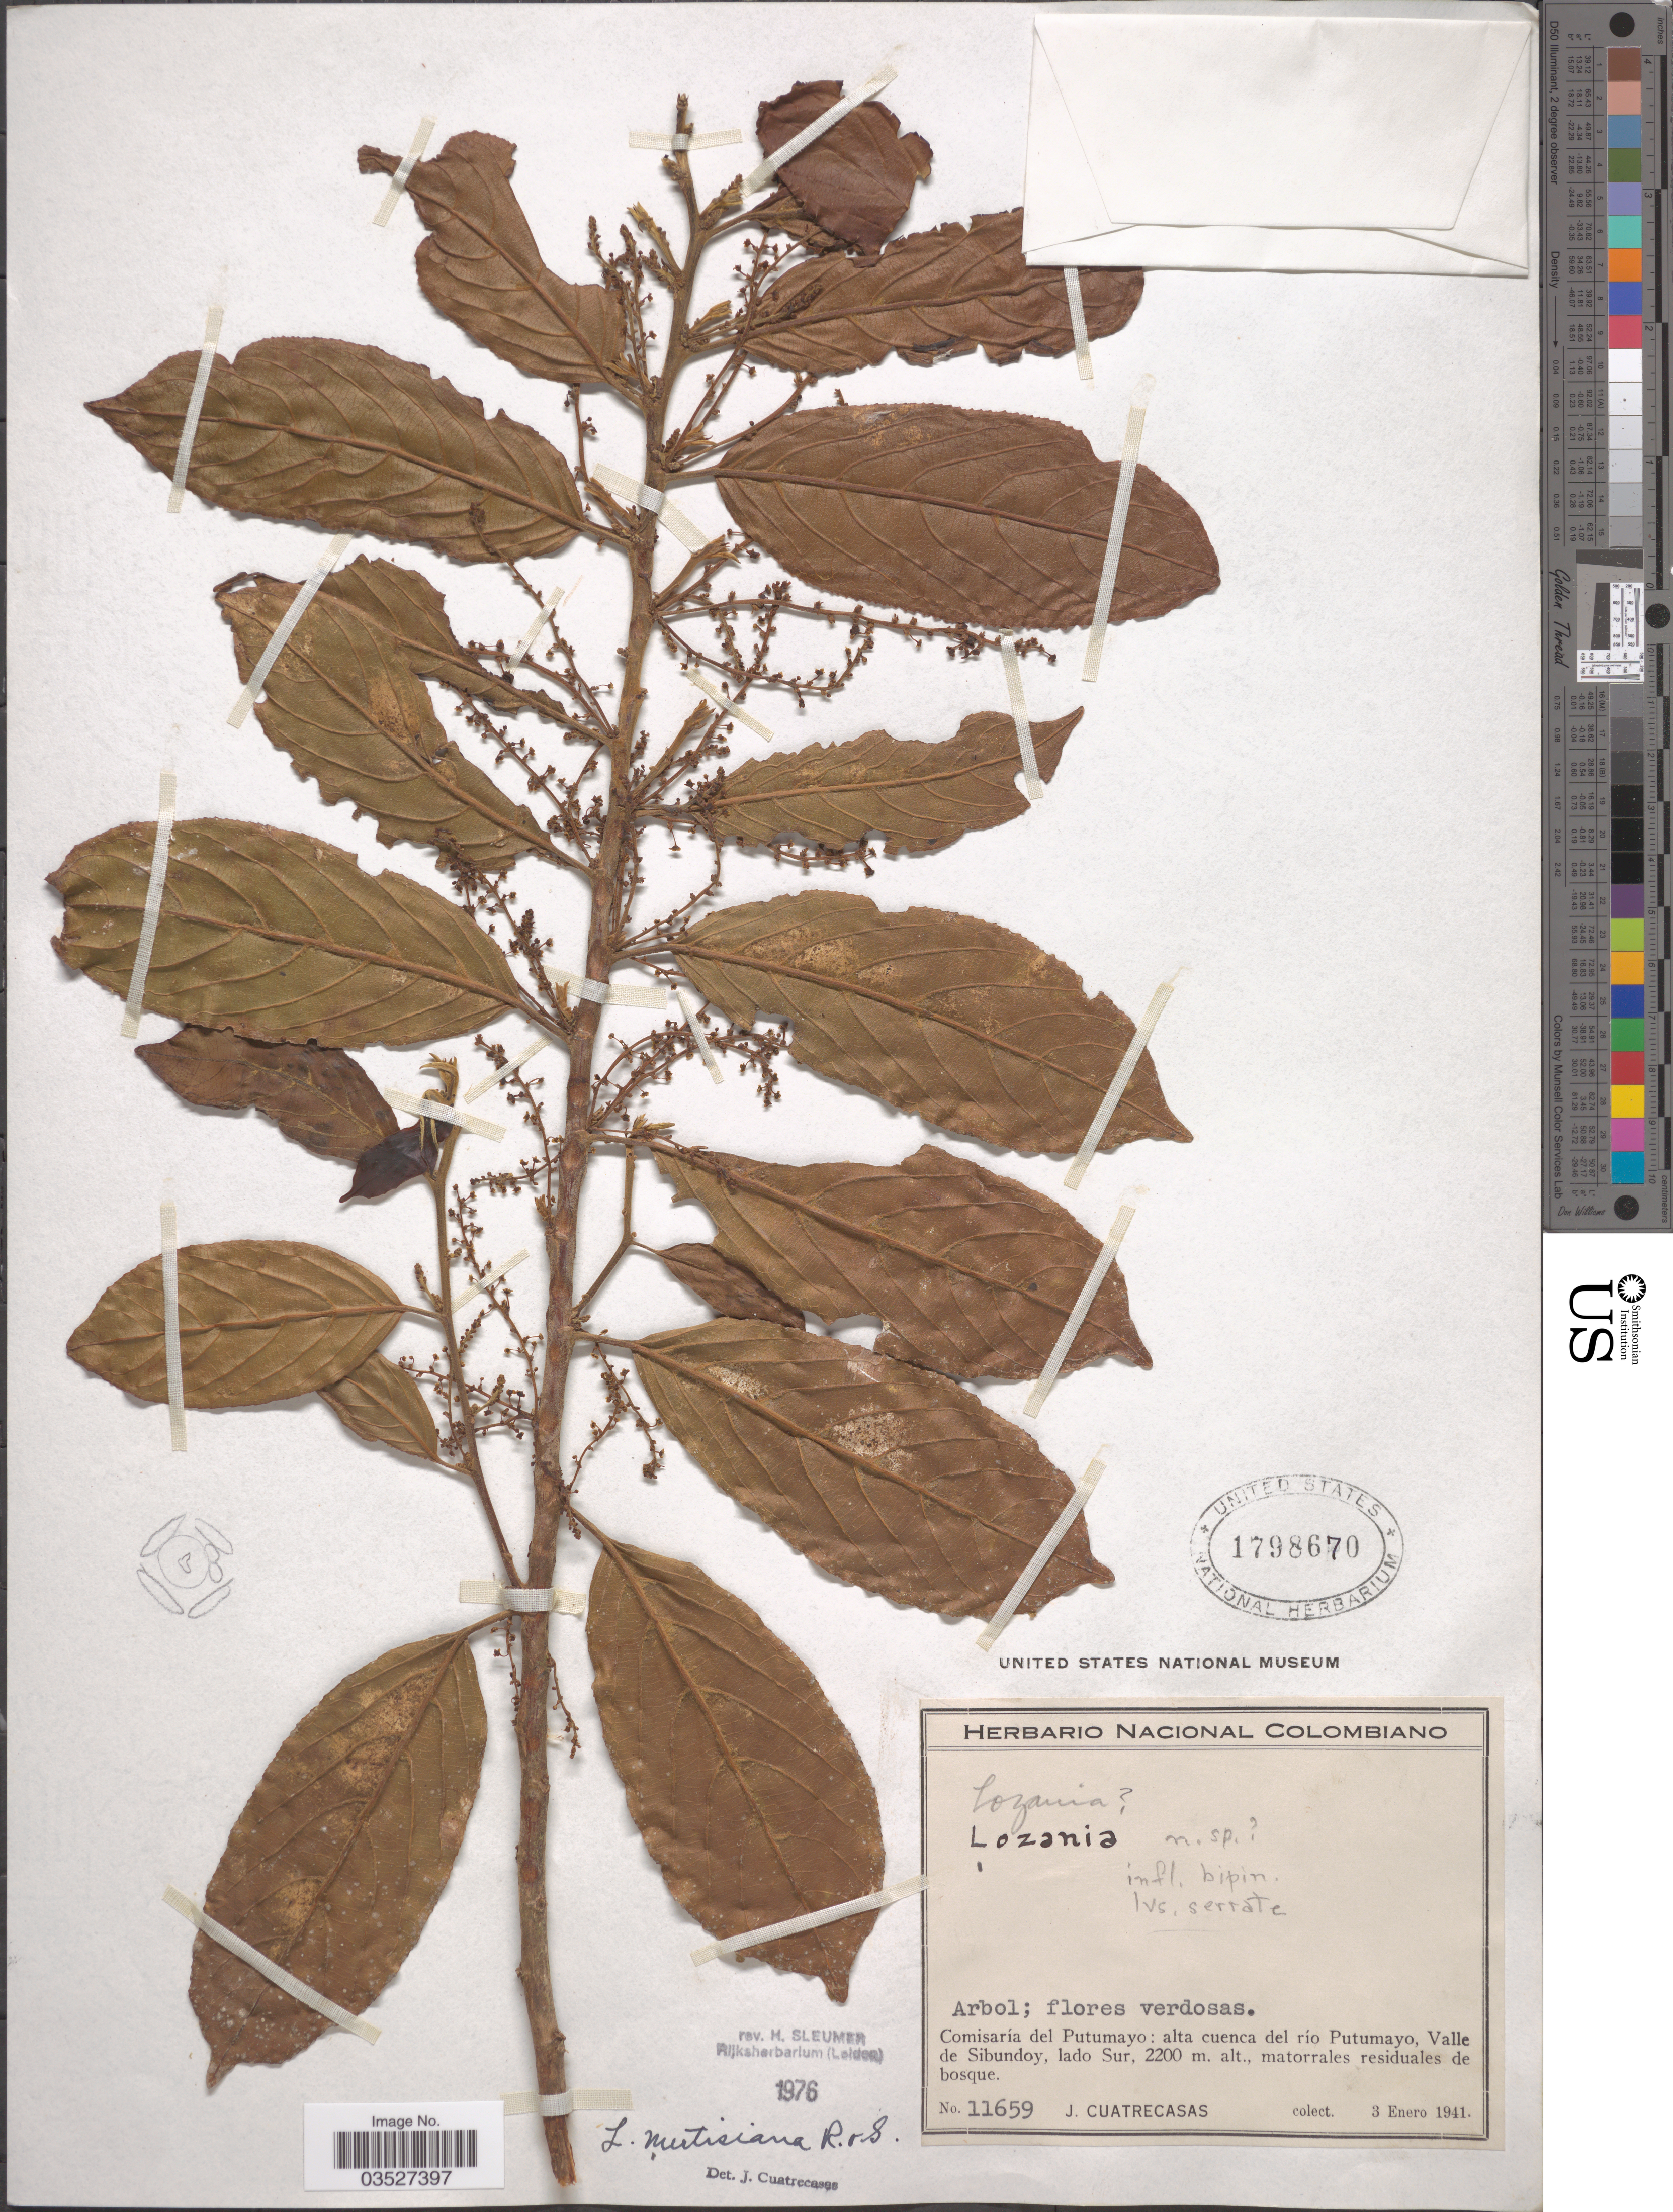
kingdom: Plantae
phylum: Tracheophyta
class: Magnoliopsida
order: Malpighiales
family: Lacistemataceae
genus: Lozania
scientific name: Lozania mutisiana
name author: Schult. in Roem. & Schult.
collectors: J. Cuatrecasas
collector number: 11659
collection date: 1941-01-03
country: Colombia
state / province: Putumayo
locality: Comisaría del Putumayo: alta cuenca del río Putumayo, Valle de Sibundoy, lado Sur.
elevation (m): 2200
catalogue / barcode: US 1798670